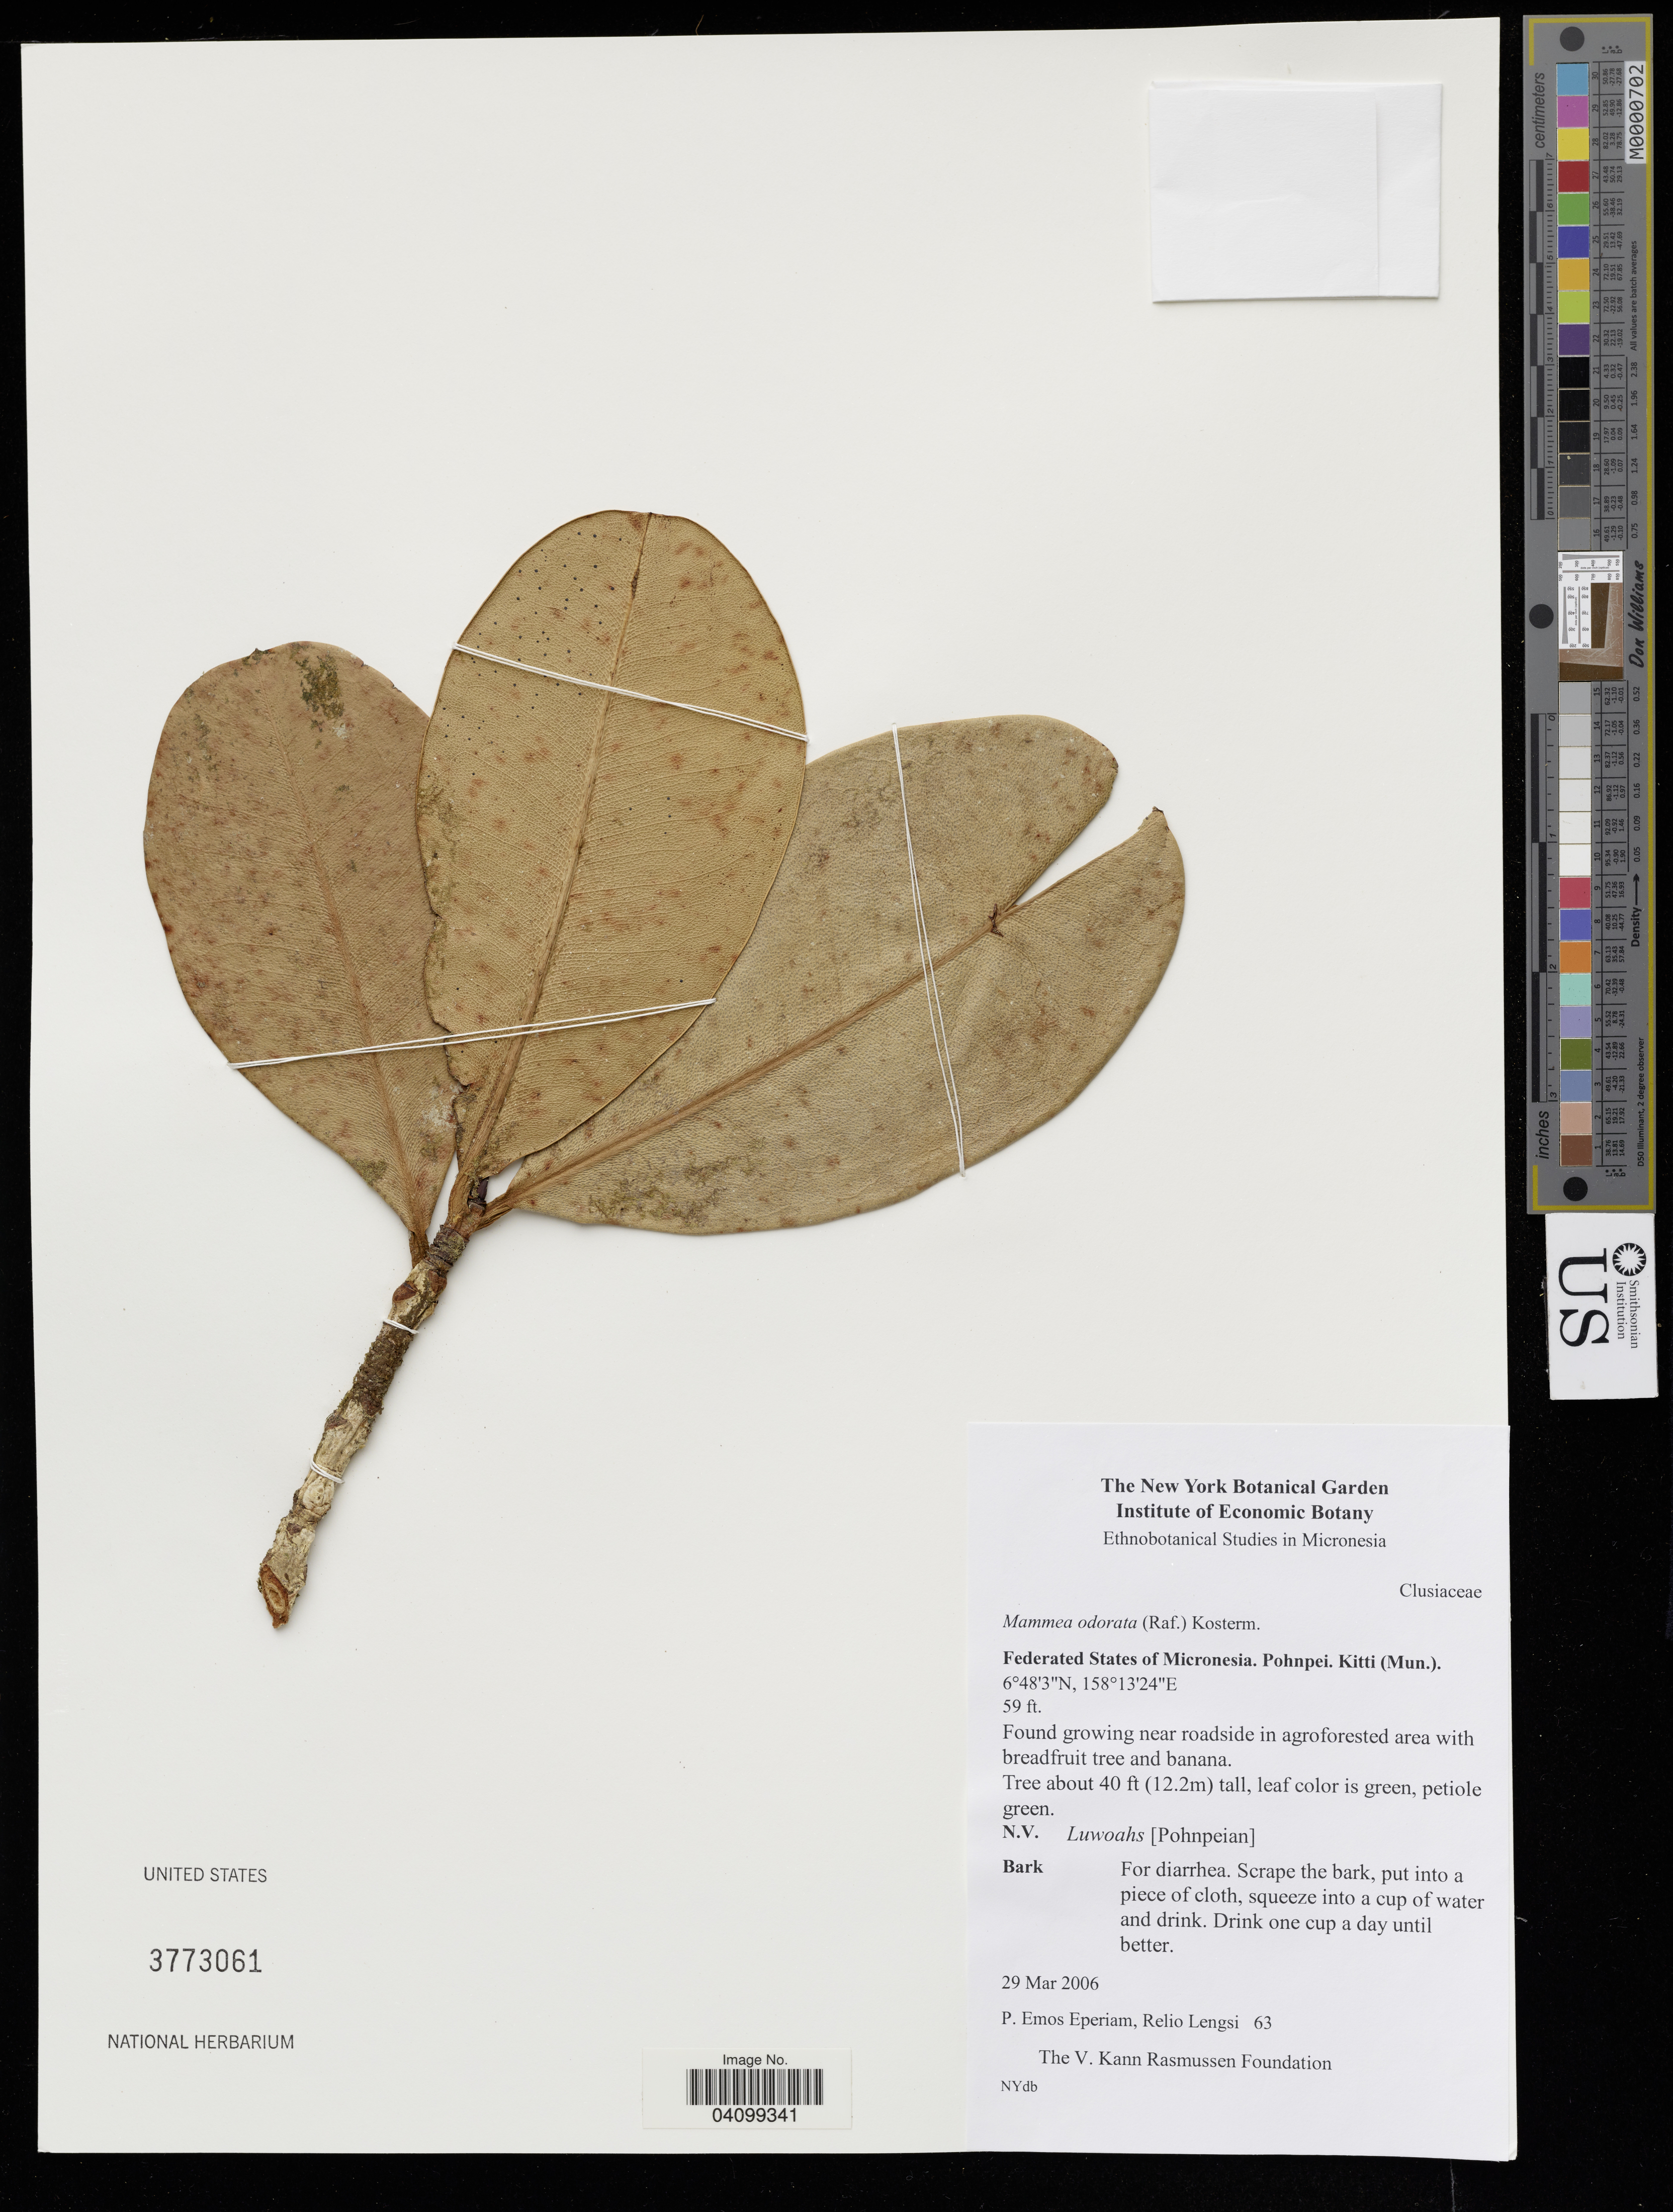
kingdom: Plantae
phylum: Tracheophyta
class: Magnoliopsida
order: Malpighiales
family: Calophyllaceae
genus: Mammea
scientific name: Mammea odorata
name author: (Raf.) Kosterm.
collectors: P. Eperiam & R. Lengsi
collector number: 63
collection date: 2006-03-29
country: Micronesia, Federated States of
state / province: Pohnpei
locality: Kitti (Mun.)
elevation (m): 18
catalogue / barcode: US 3773061